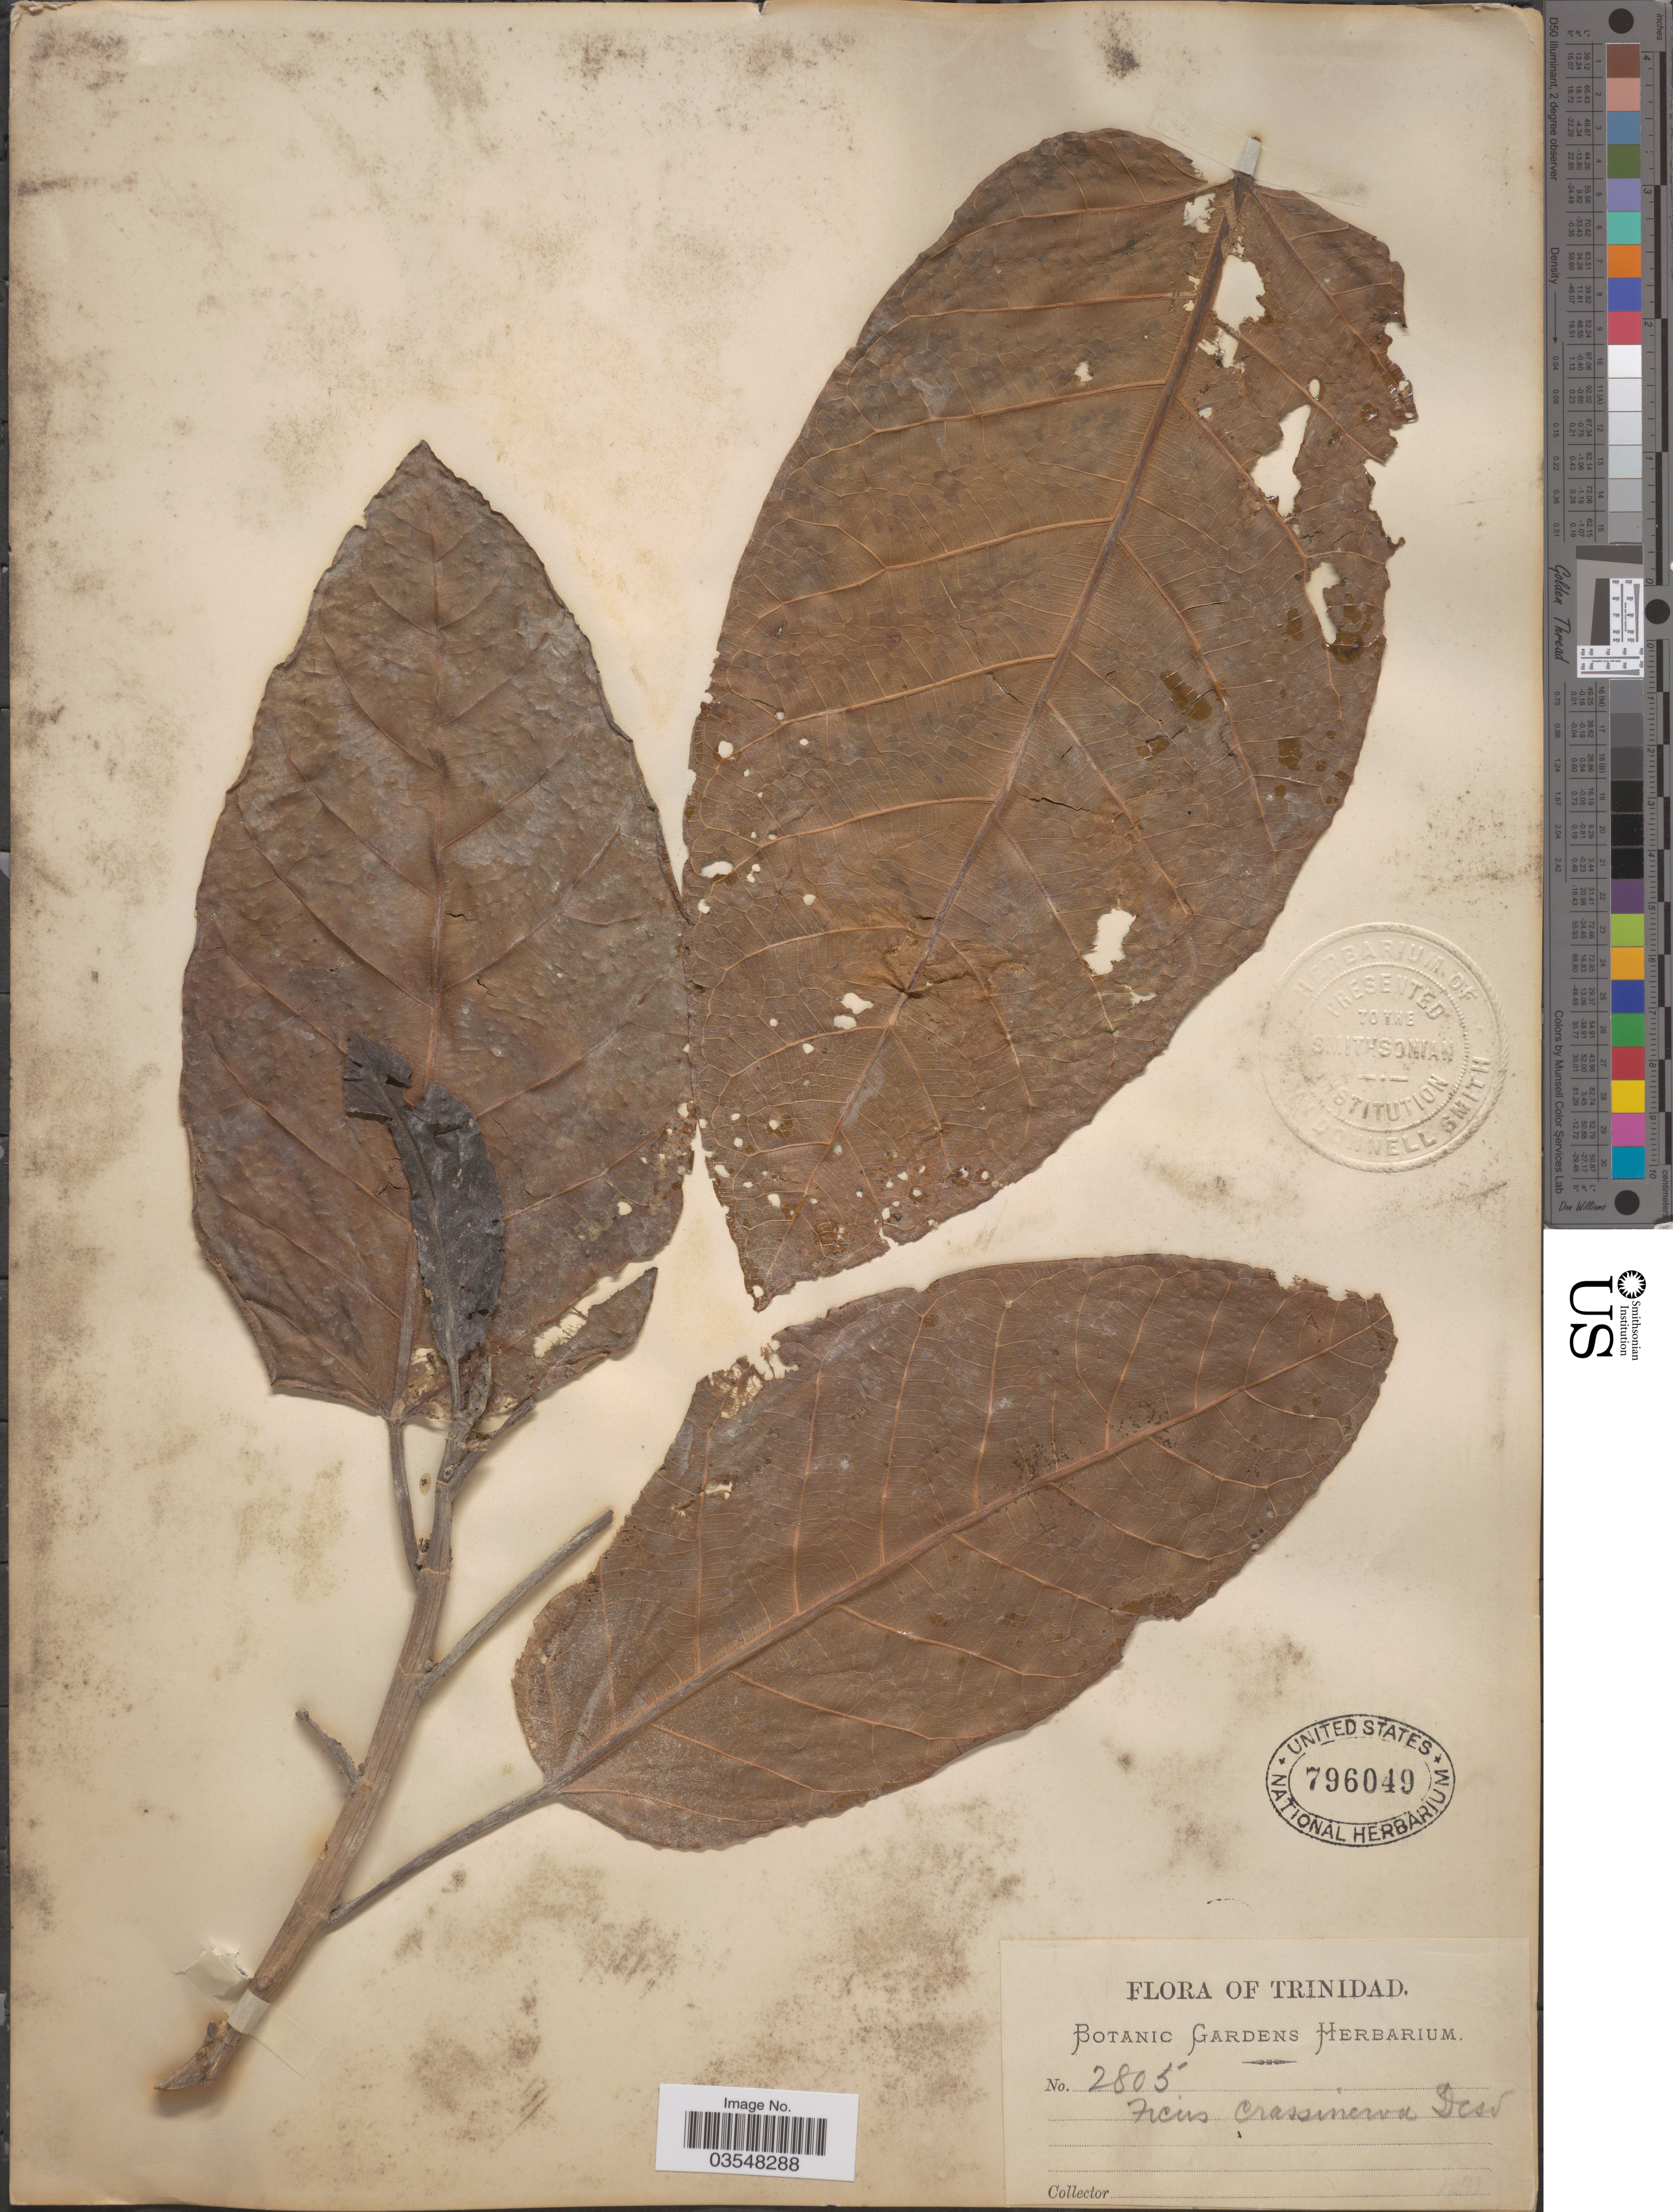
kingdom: Plantae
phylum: Tracheophyta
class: Magnoliopsida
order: Rosales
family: Moraceae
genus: Ficus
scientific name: Ficus crassinervia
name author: Desf. ex Willd.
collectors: ex herb. Botanic Gardens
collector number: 2805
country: Trinidad and Tobago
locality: Trinidad.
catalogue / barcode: US 796049